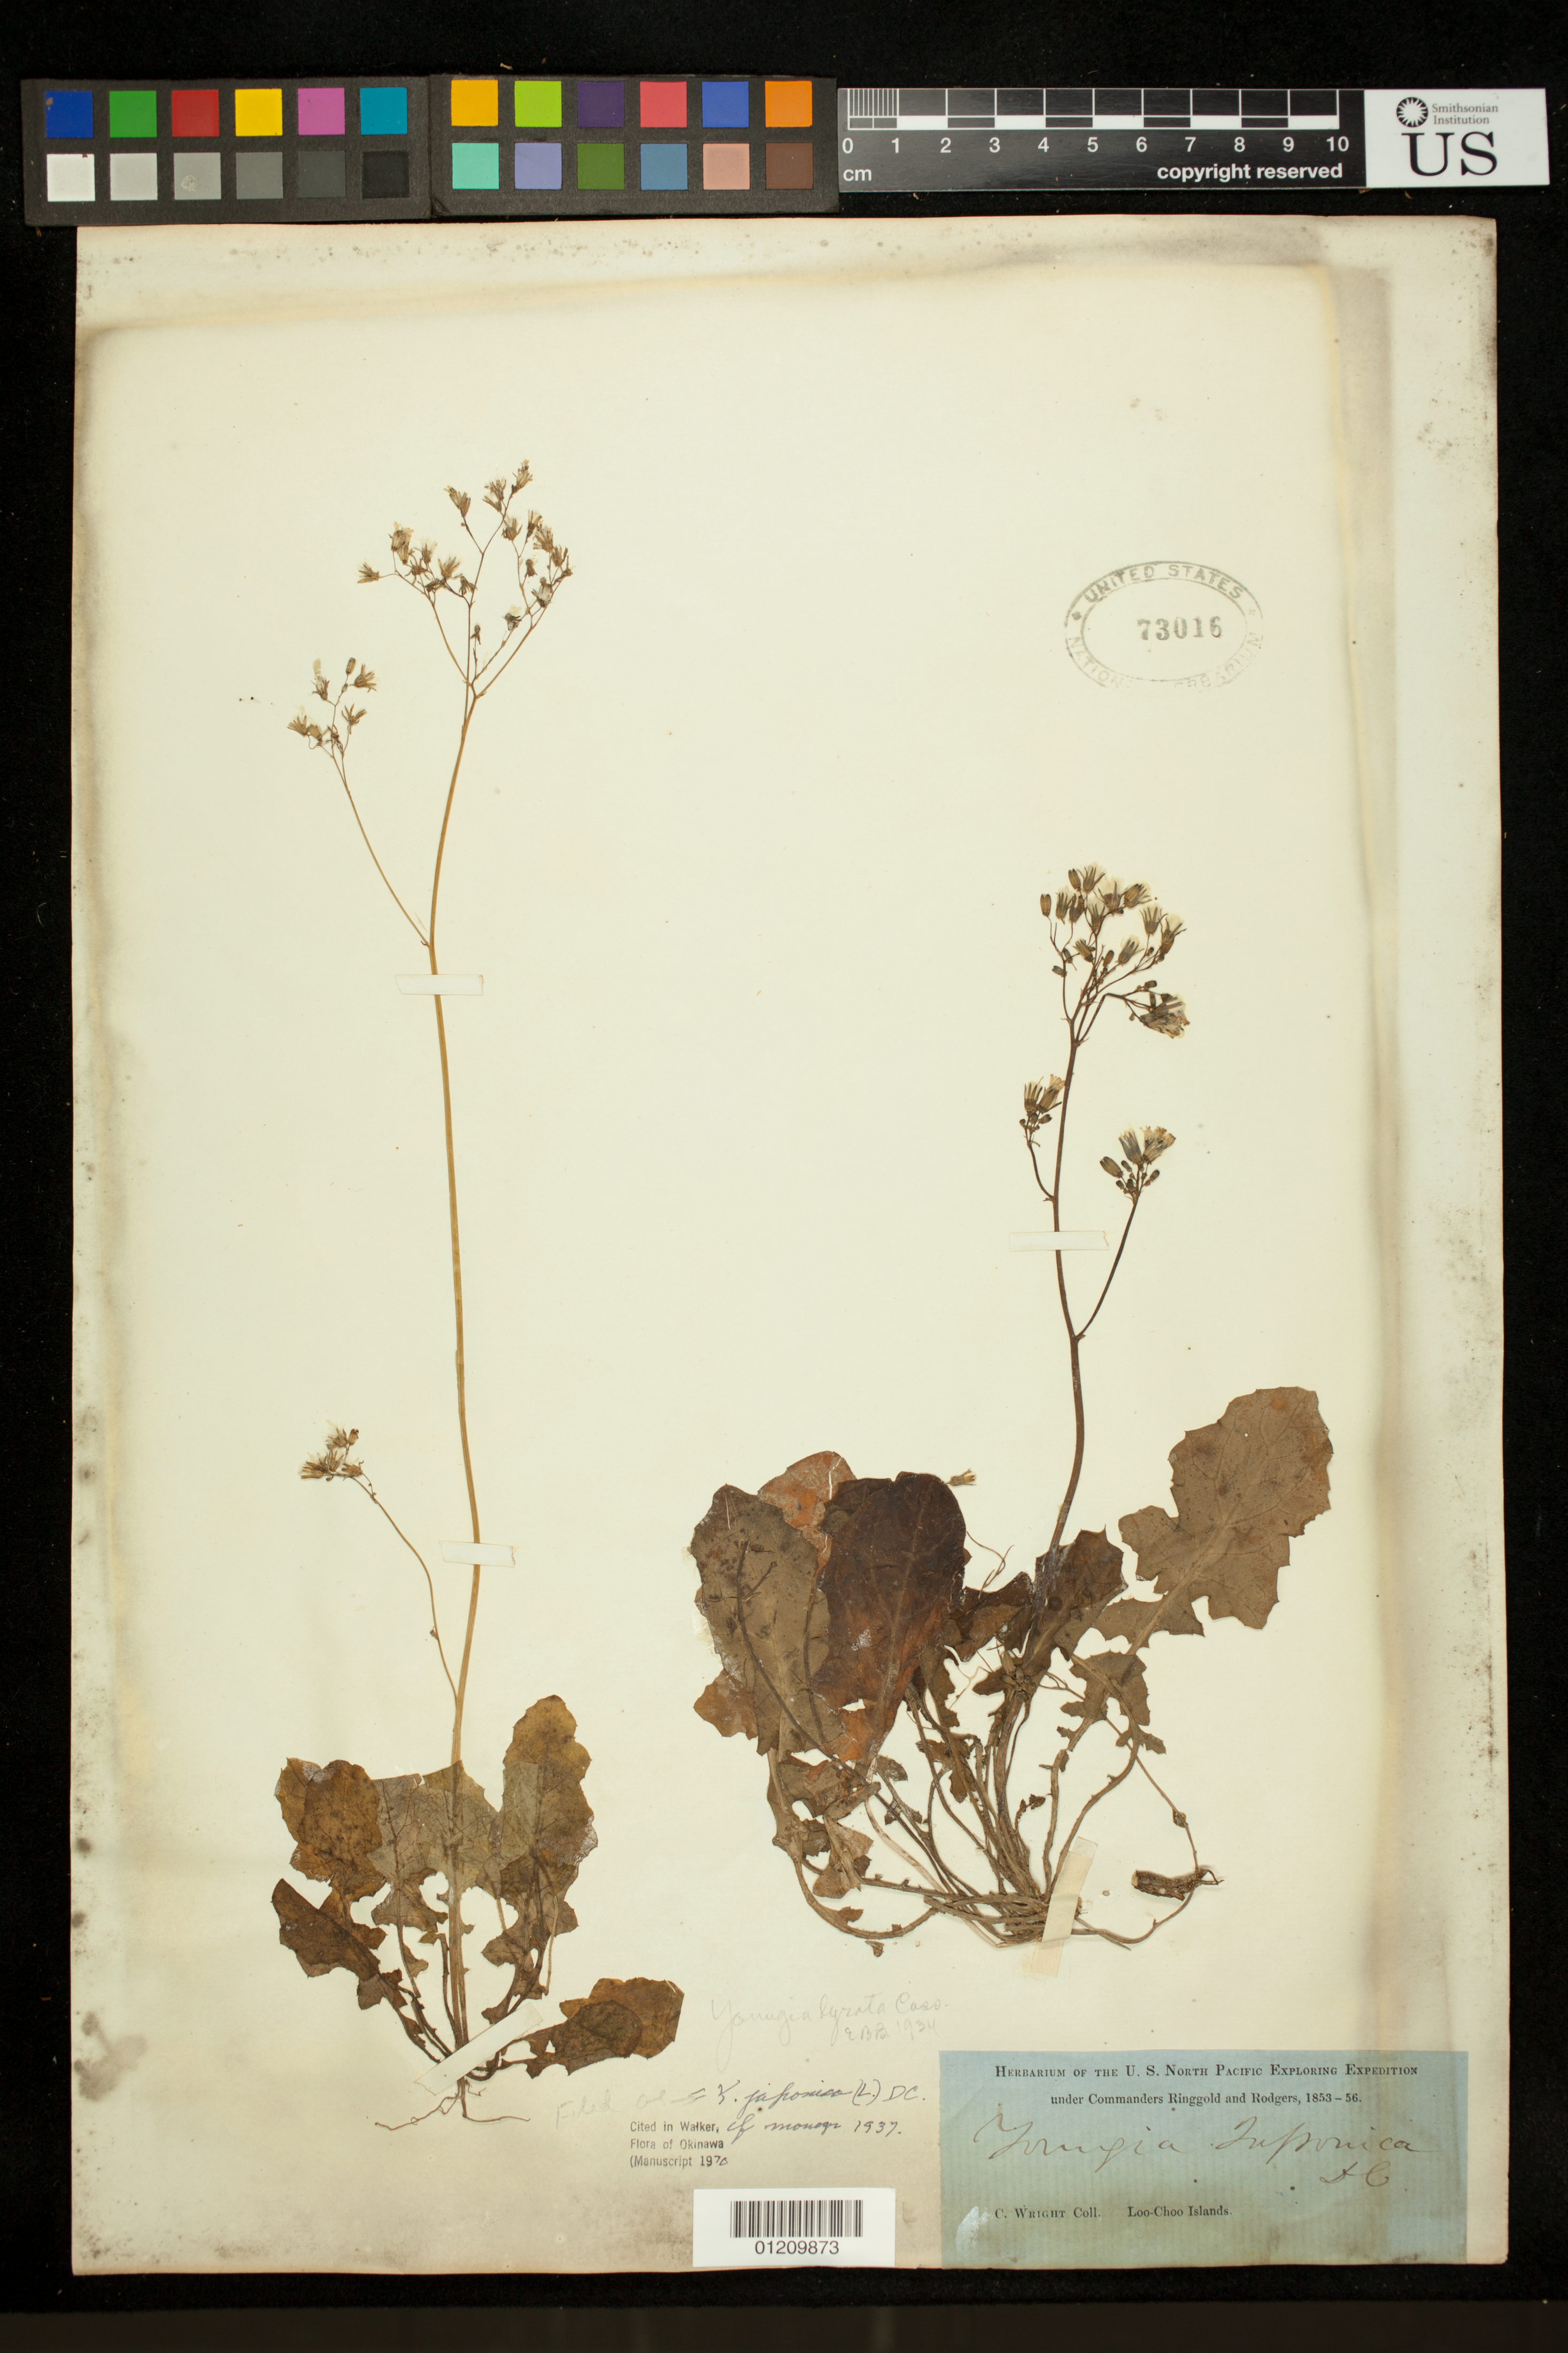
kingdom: Plantae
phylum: Tracheophyta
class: Magnoliopsida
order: Asterales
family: Asteraceae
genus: Youngia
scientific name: Youngia japonica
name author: (L.) DC.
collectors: C. Wright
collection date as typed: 1853 to -- --- 1856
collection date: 1853/1856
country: Japan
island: Ryukyu Islands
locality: Loo Choo Islands.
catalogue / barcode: US 73016